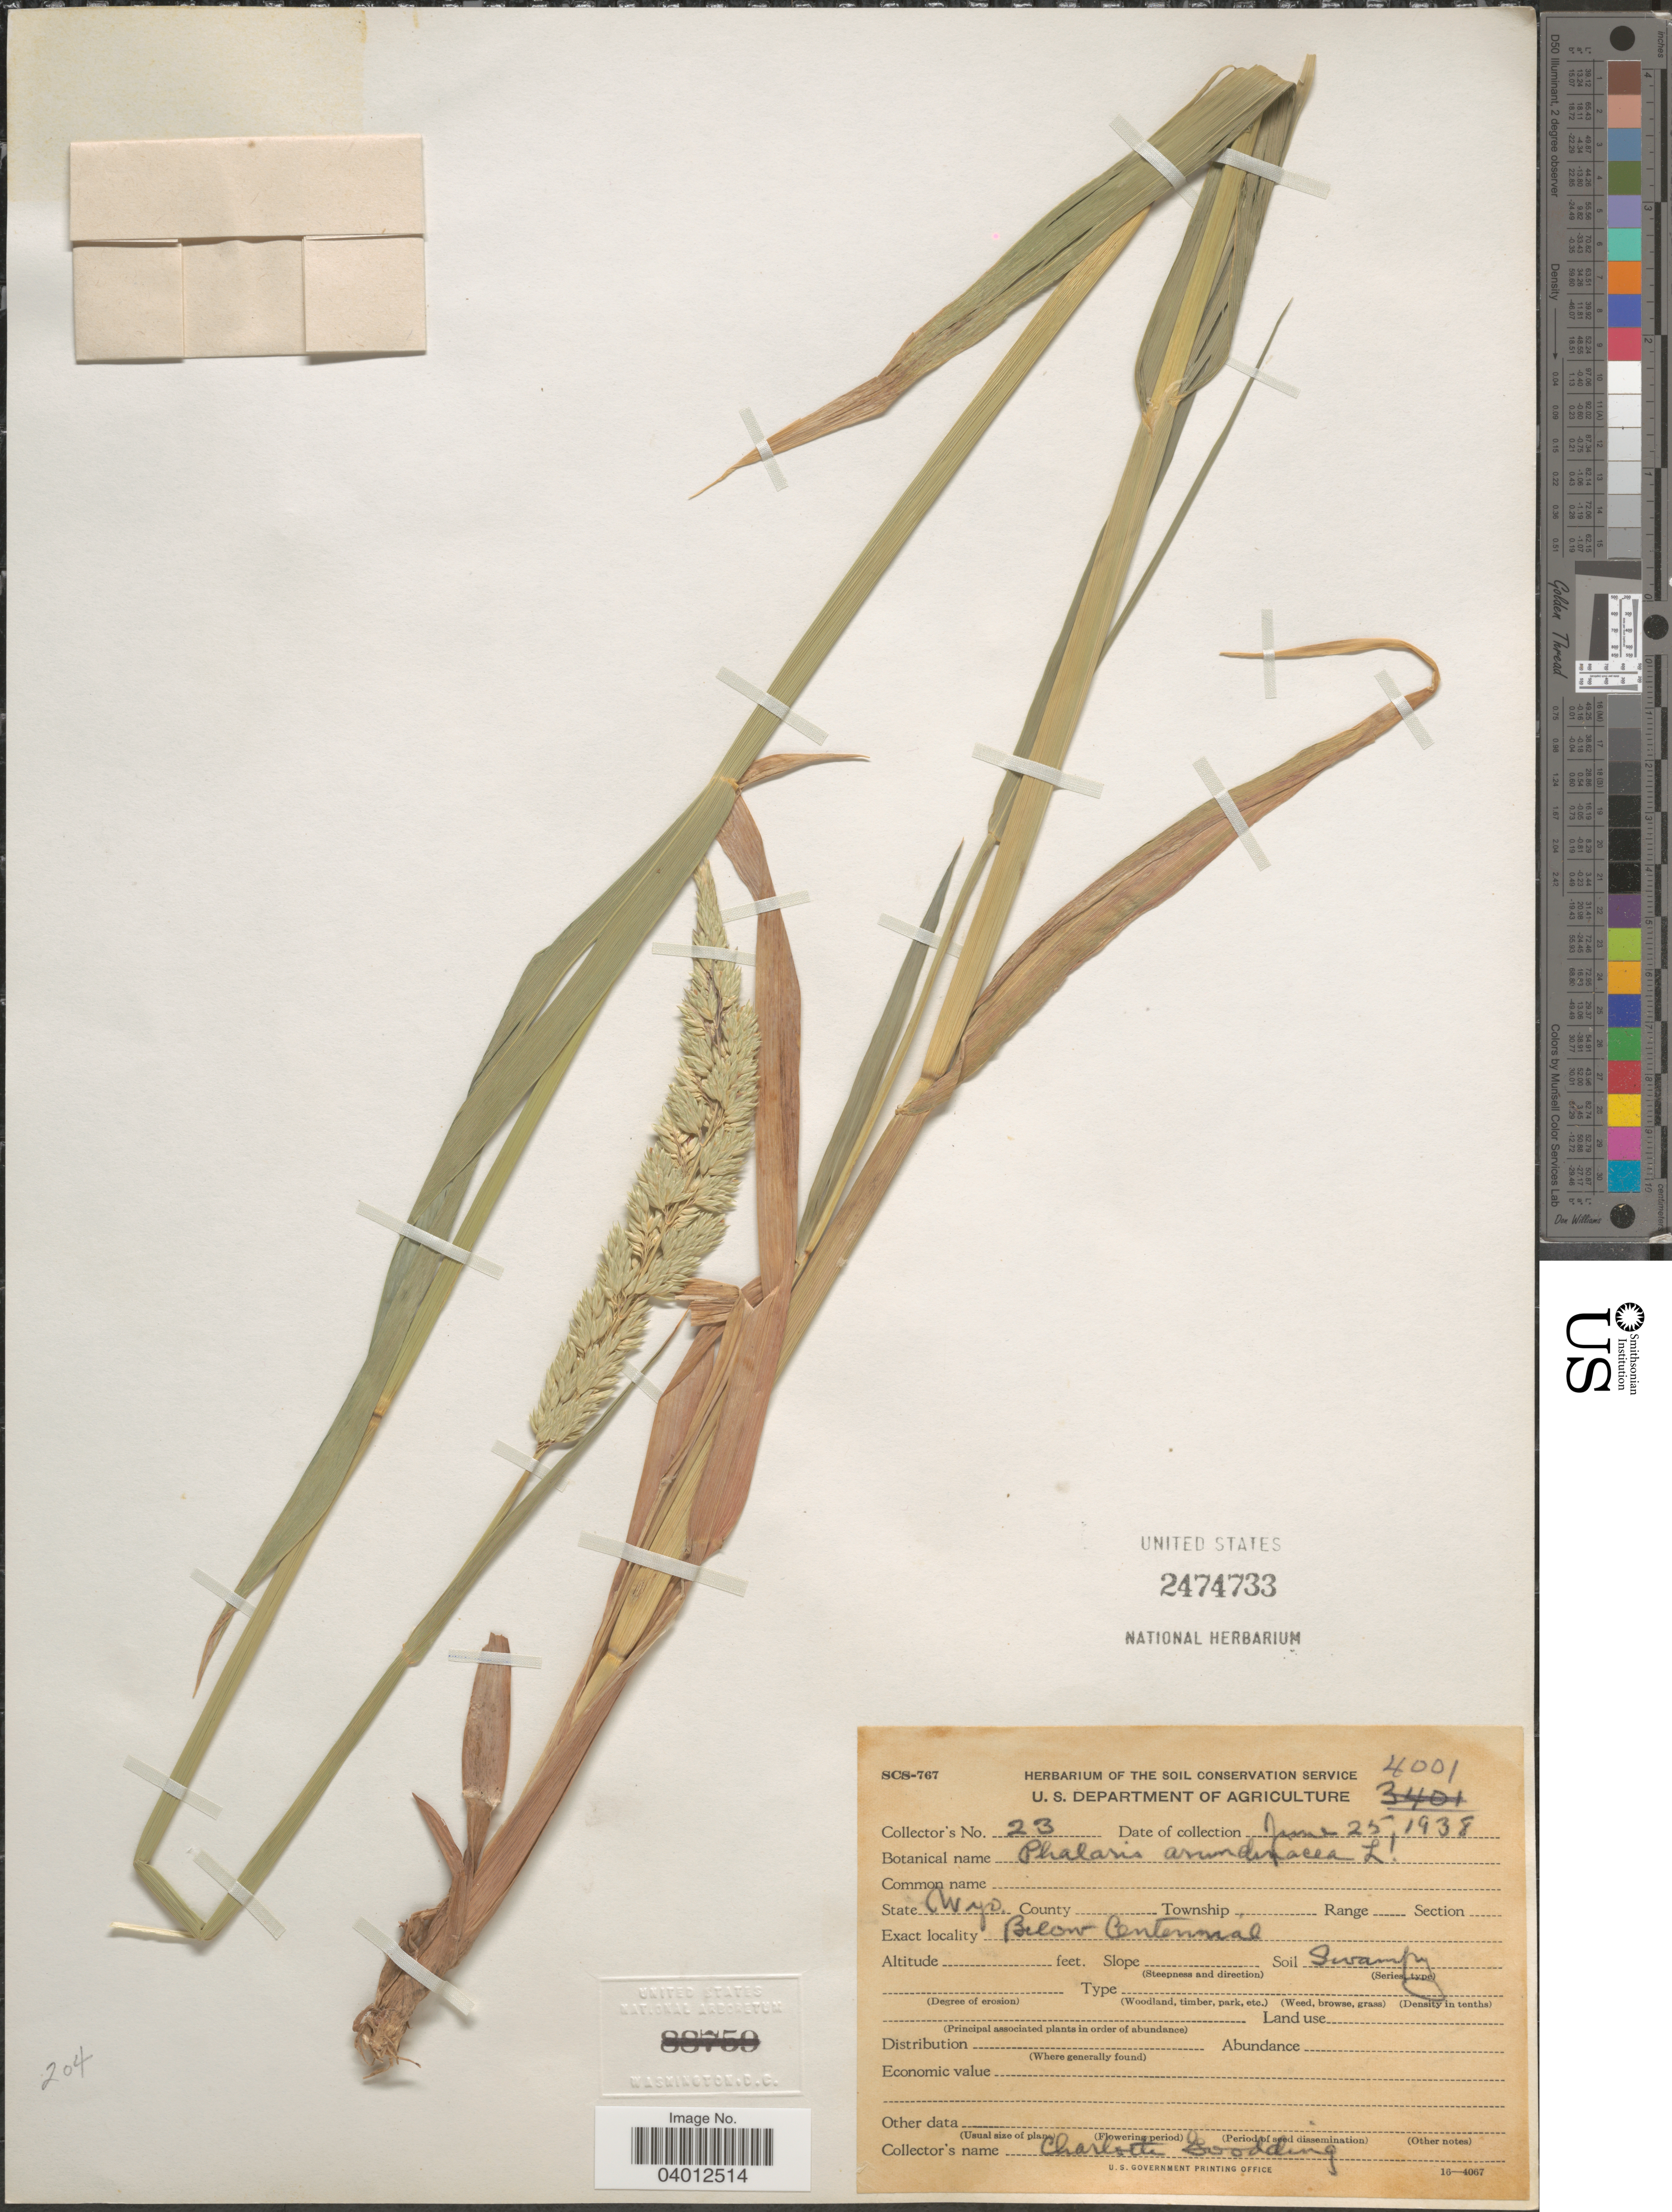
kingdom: Plantae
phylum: Tracheophyta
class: Liliopsida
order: Poales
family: Poaceae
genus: Phalaris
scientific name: Phalaris arundinacea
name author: L.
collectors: C. Goodding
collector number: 23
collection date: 1938-06-25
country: United States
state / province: Wyoming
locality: Below Centennial.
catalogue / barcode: US 2474733